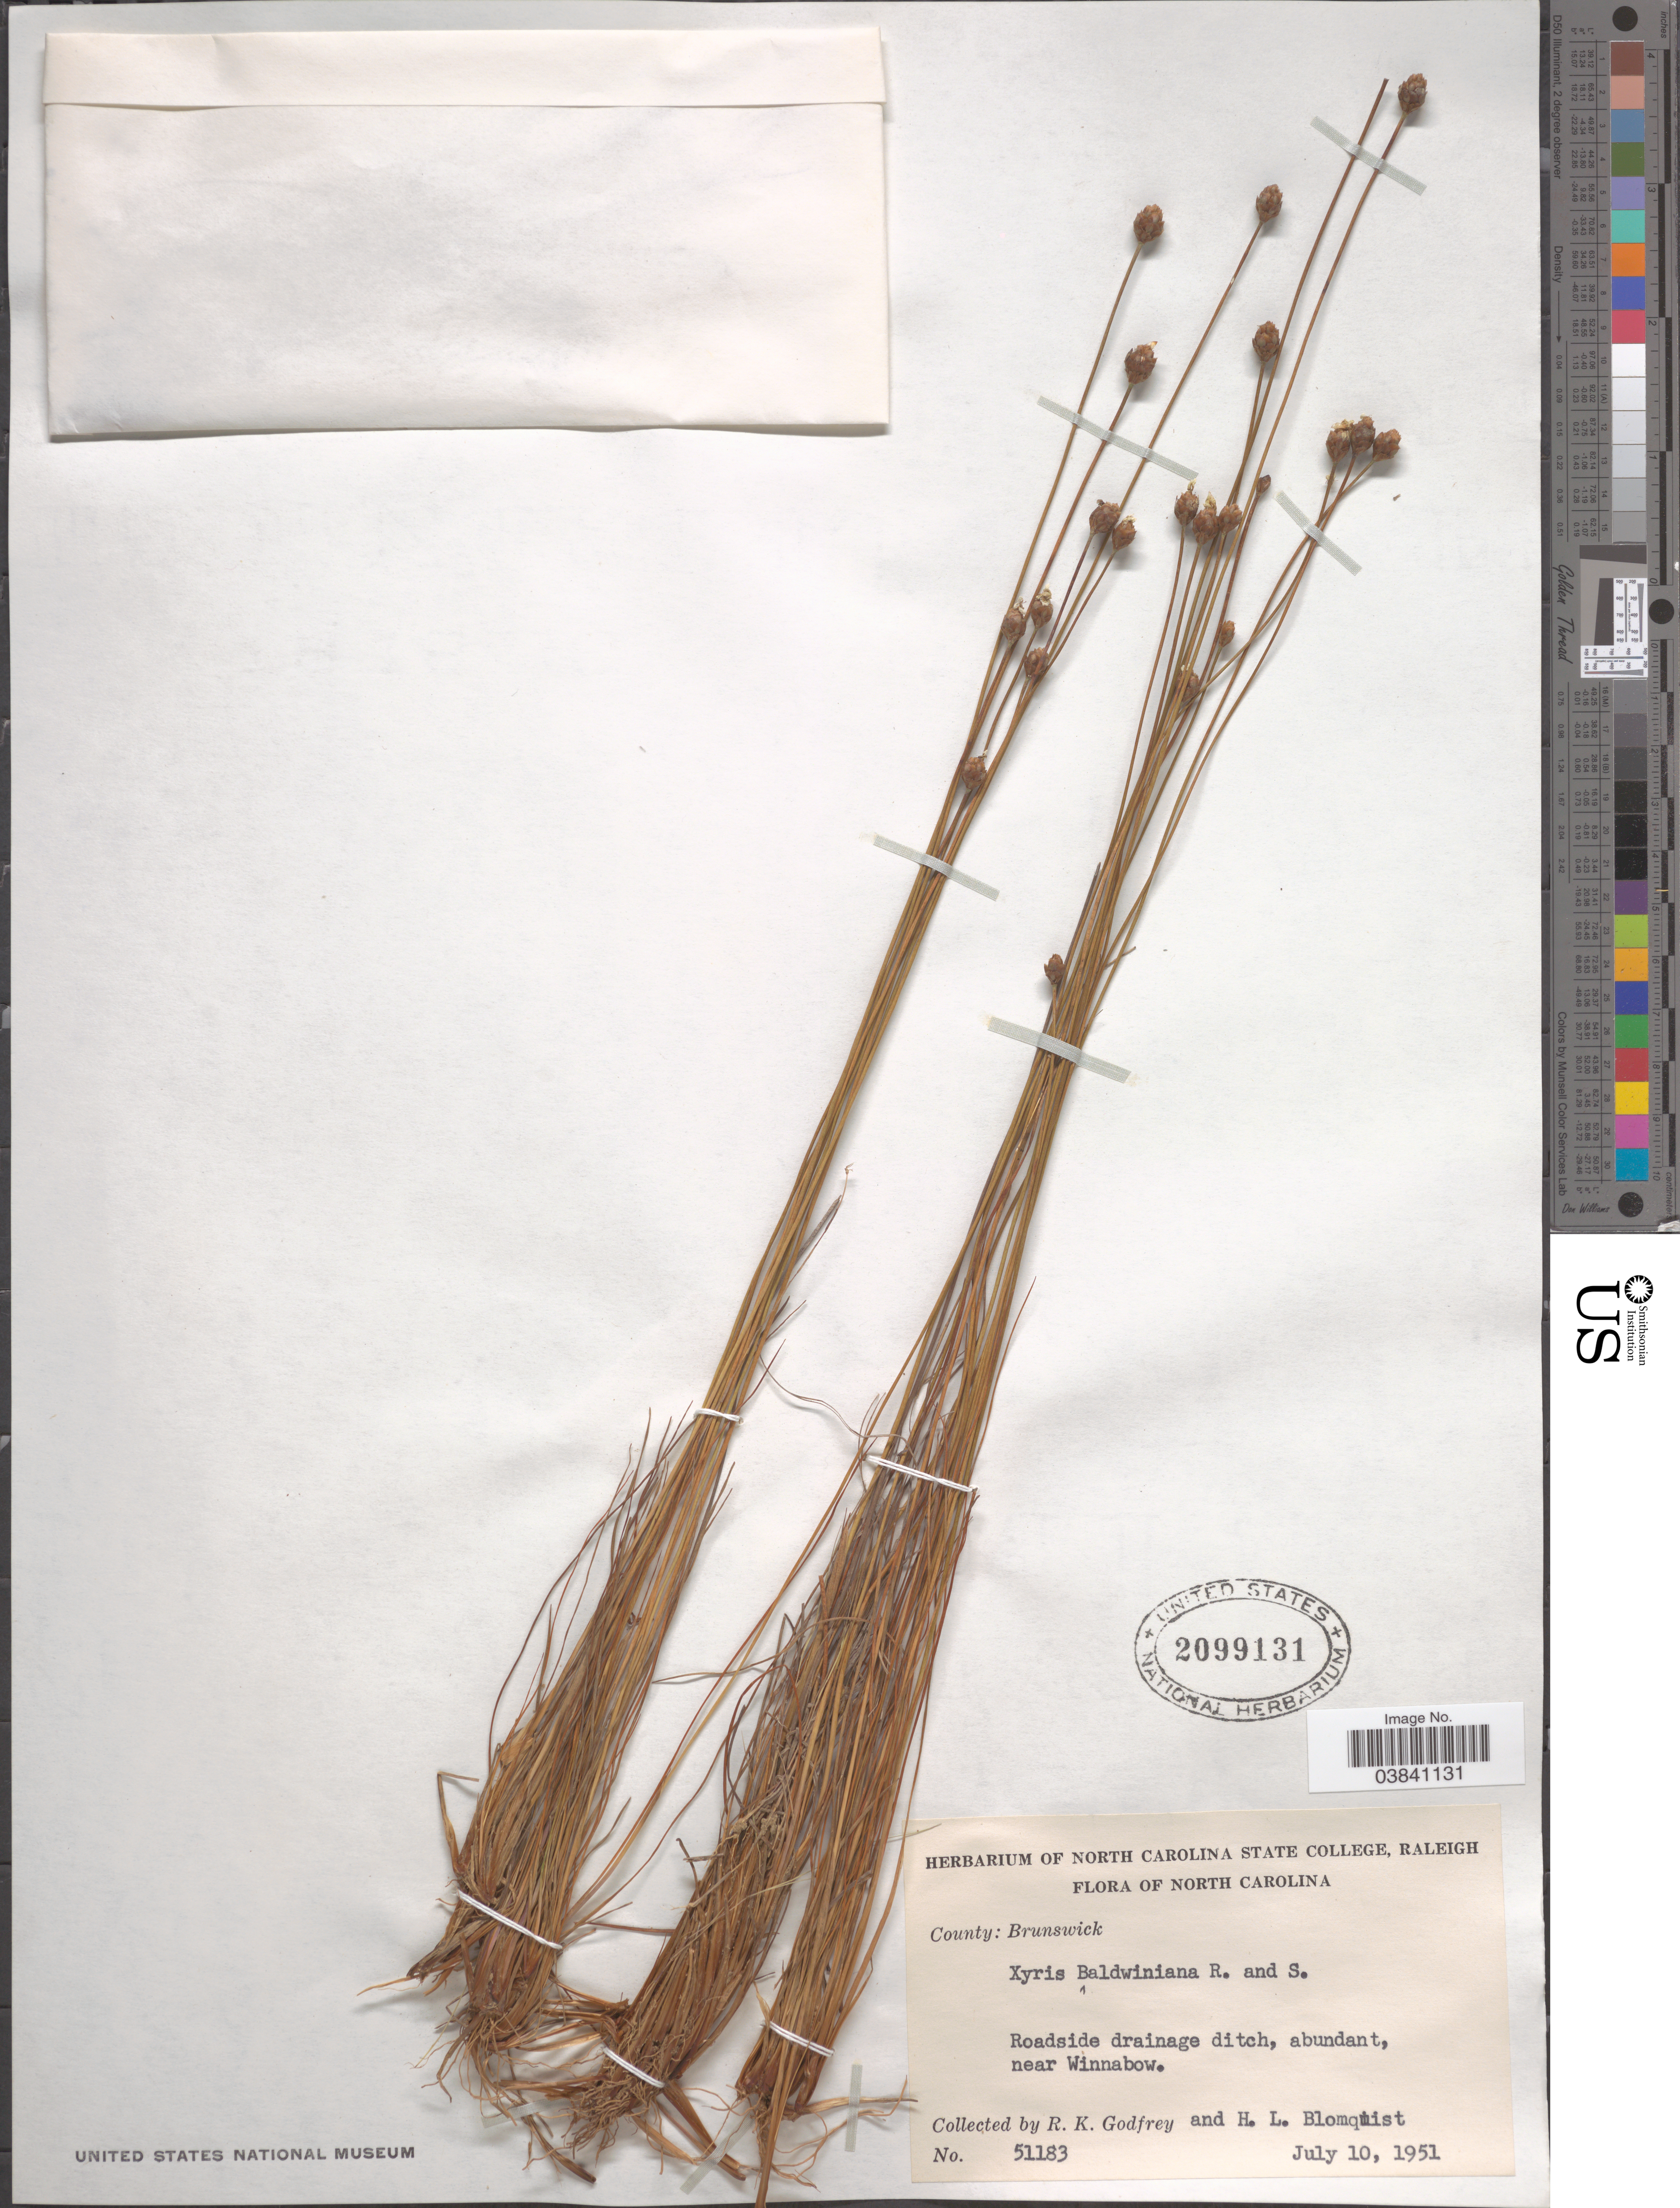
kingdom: Plantae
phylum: Tracheophyta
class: Liliopsida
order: Poales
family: Xyridaceae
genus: Xyris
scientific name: Xyris baldwiniana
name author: Schult.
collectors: R. K. Godfrey & H. Blomquist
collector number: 51183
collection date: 1951-07-10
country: United States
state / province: North Carolina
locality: County: Brunswick. Roadside drainage ditch, near Winnabow.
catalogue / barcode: US 2099131